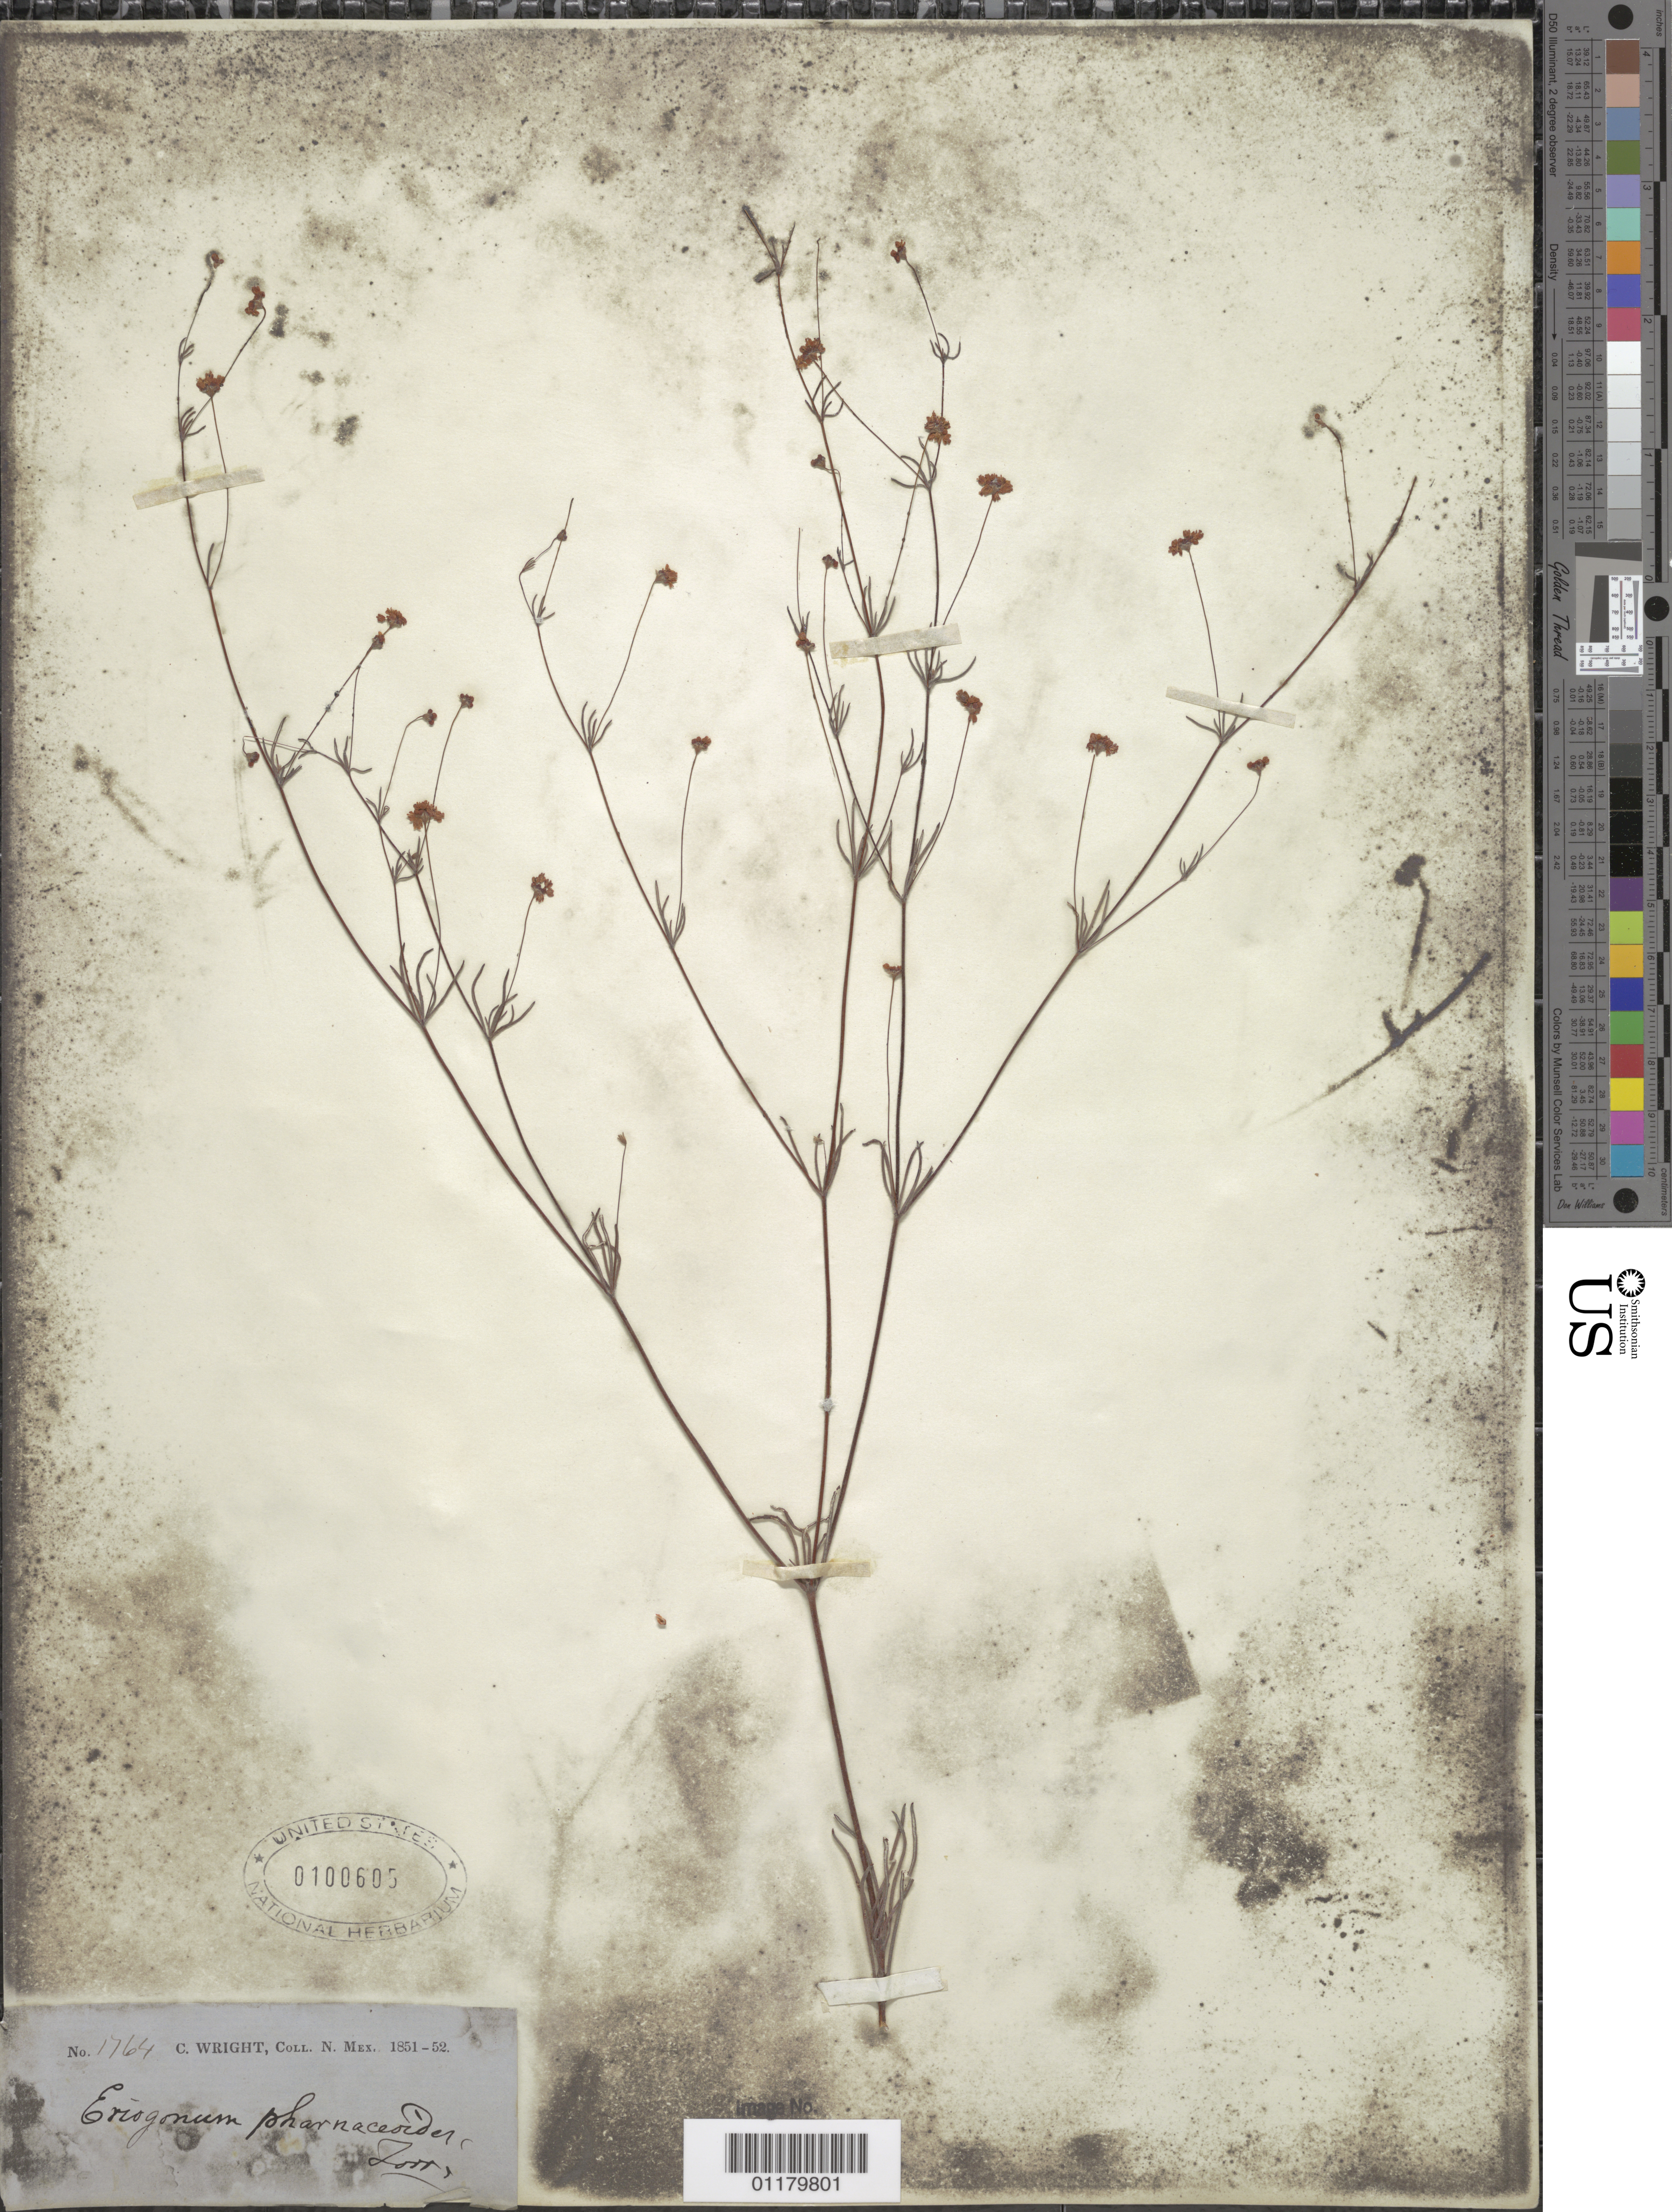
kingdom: Plantae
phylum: Tracheophyta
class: Magnoliopsida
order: Caryophyllales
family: Polygonaceae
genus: Eriogonum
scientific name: Eriogonum pharnaceoides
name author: Torr.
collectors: C. Wright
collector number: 1764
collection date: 1851/1852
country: United States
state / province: New Mexico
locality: "N. Mex." [=northern Mexico or New Mexico? either way possibly referring to present-day Arizona or Texas]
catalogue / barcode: US 100605